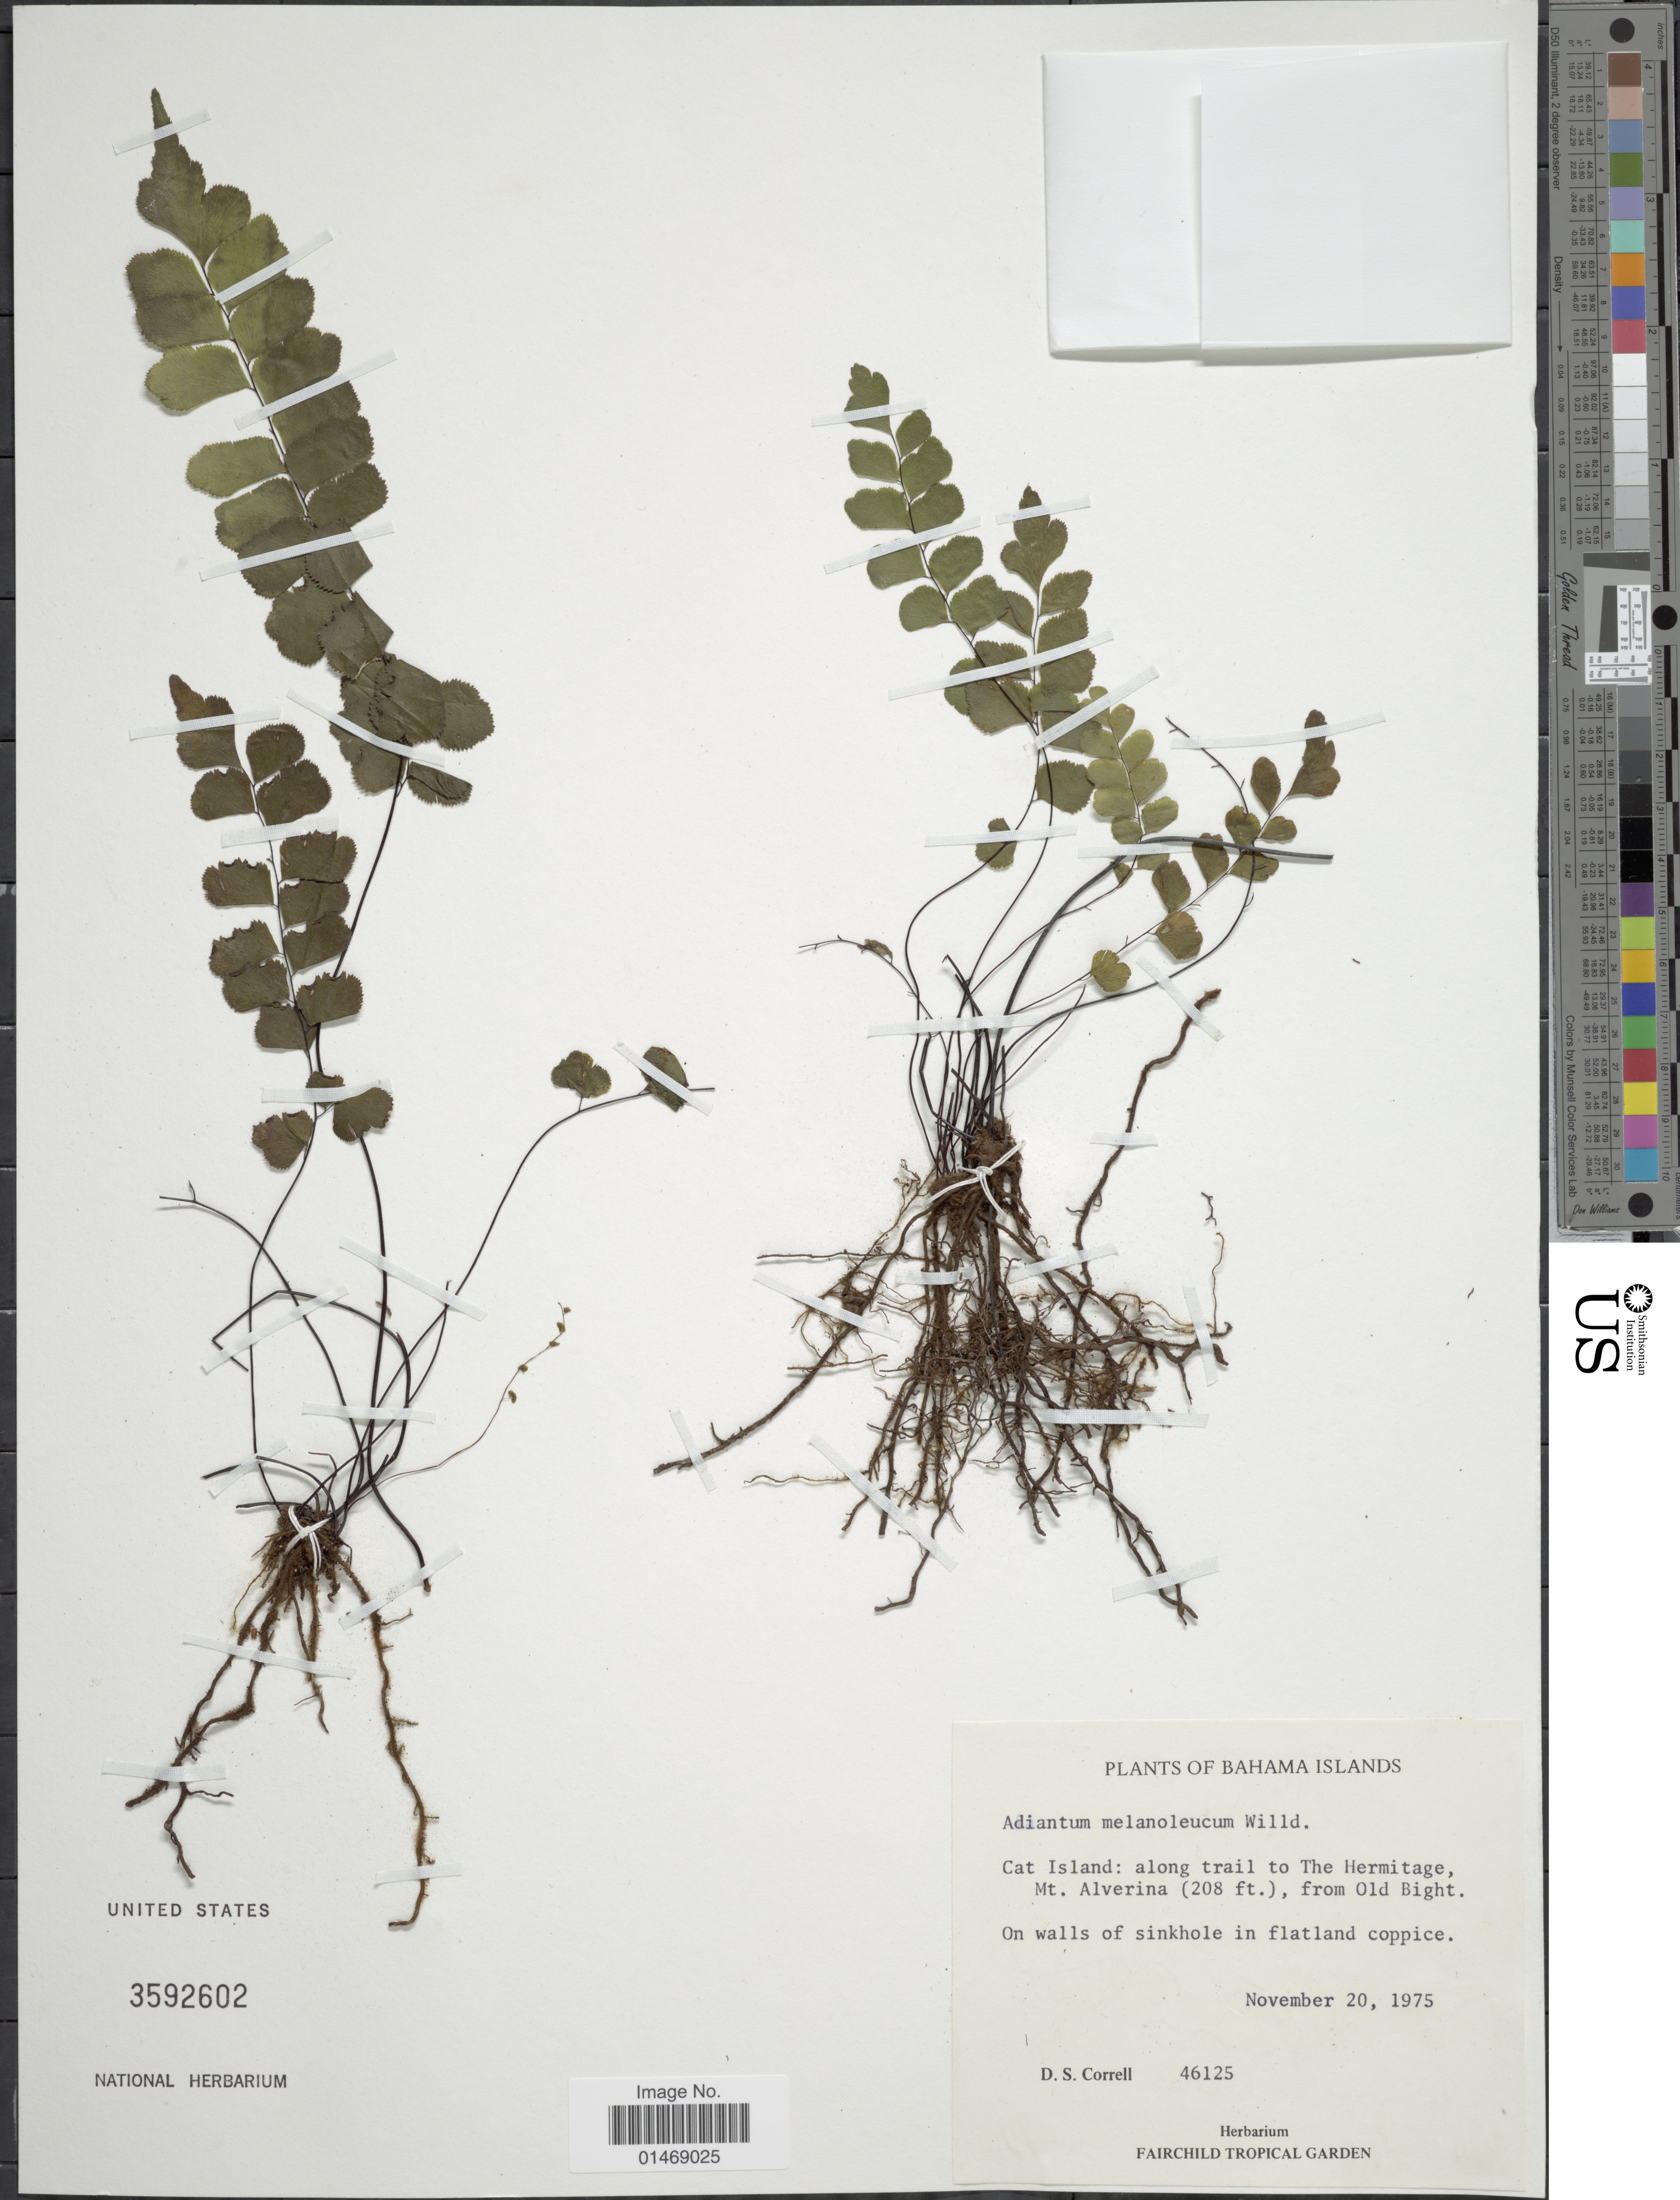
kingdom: Plantae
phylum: Tracheophyta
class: Polypodiopsida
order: Polypodiales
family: Pteridaceae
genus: Adiantum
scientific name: Adiantum melanoleucum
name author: Willd.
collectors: D. S. Correll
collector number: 46125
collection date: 1975-11-20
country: Bahamas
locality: Bahama Islands, Cat Islands: along trail to The Hermitage, Mt Alverina, from Old Bight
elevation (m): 63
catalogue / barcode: US 3592602